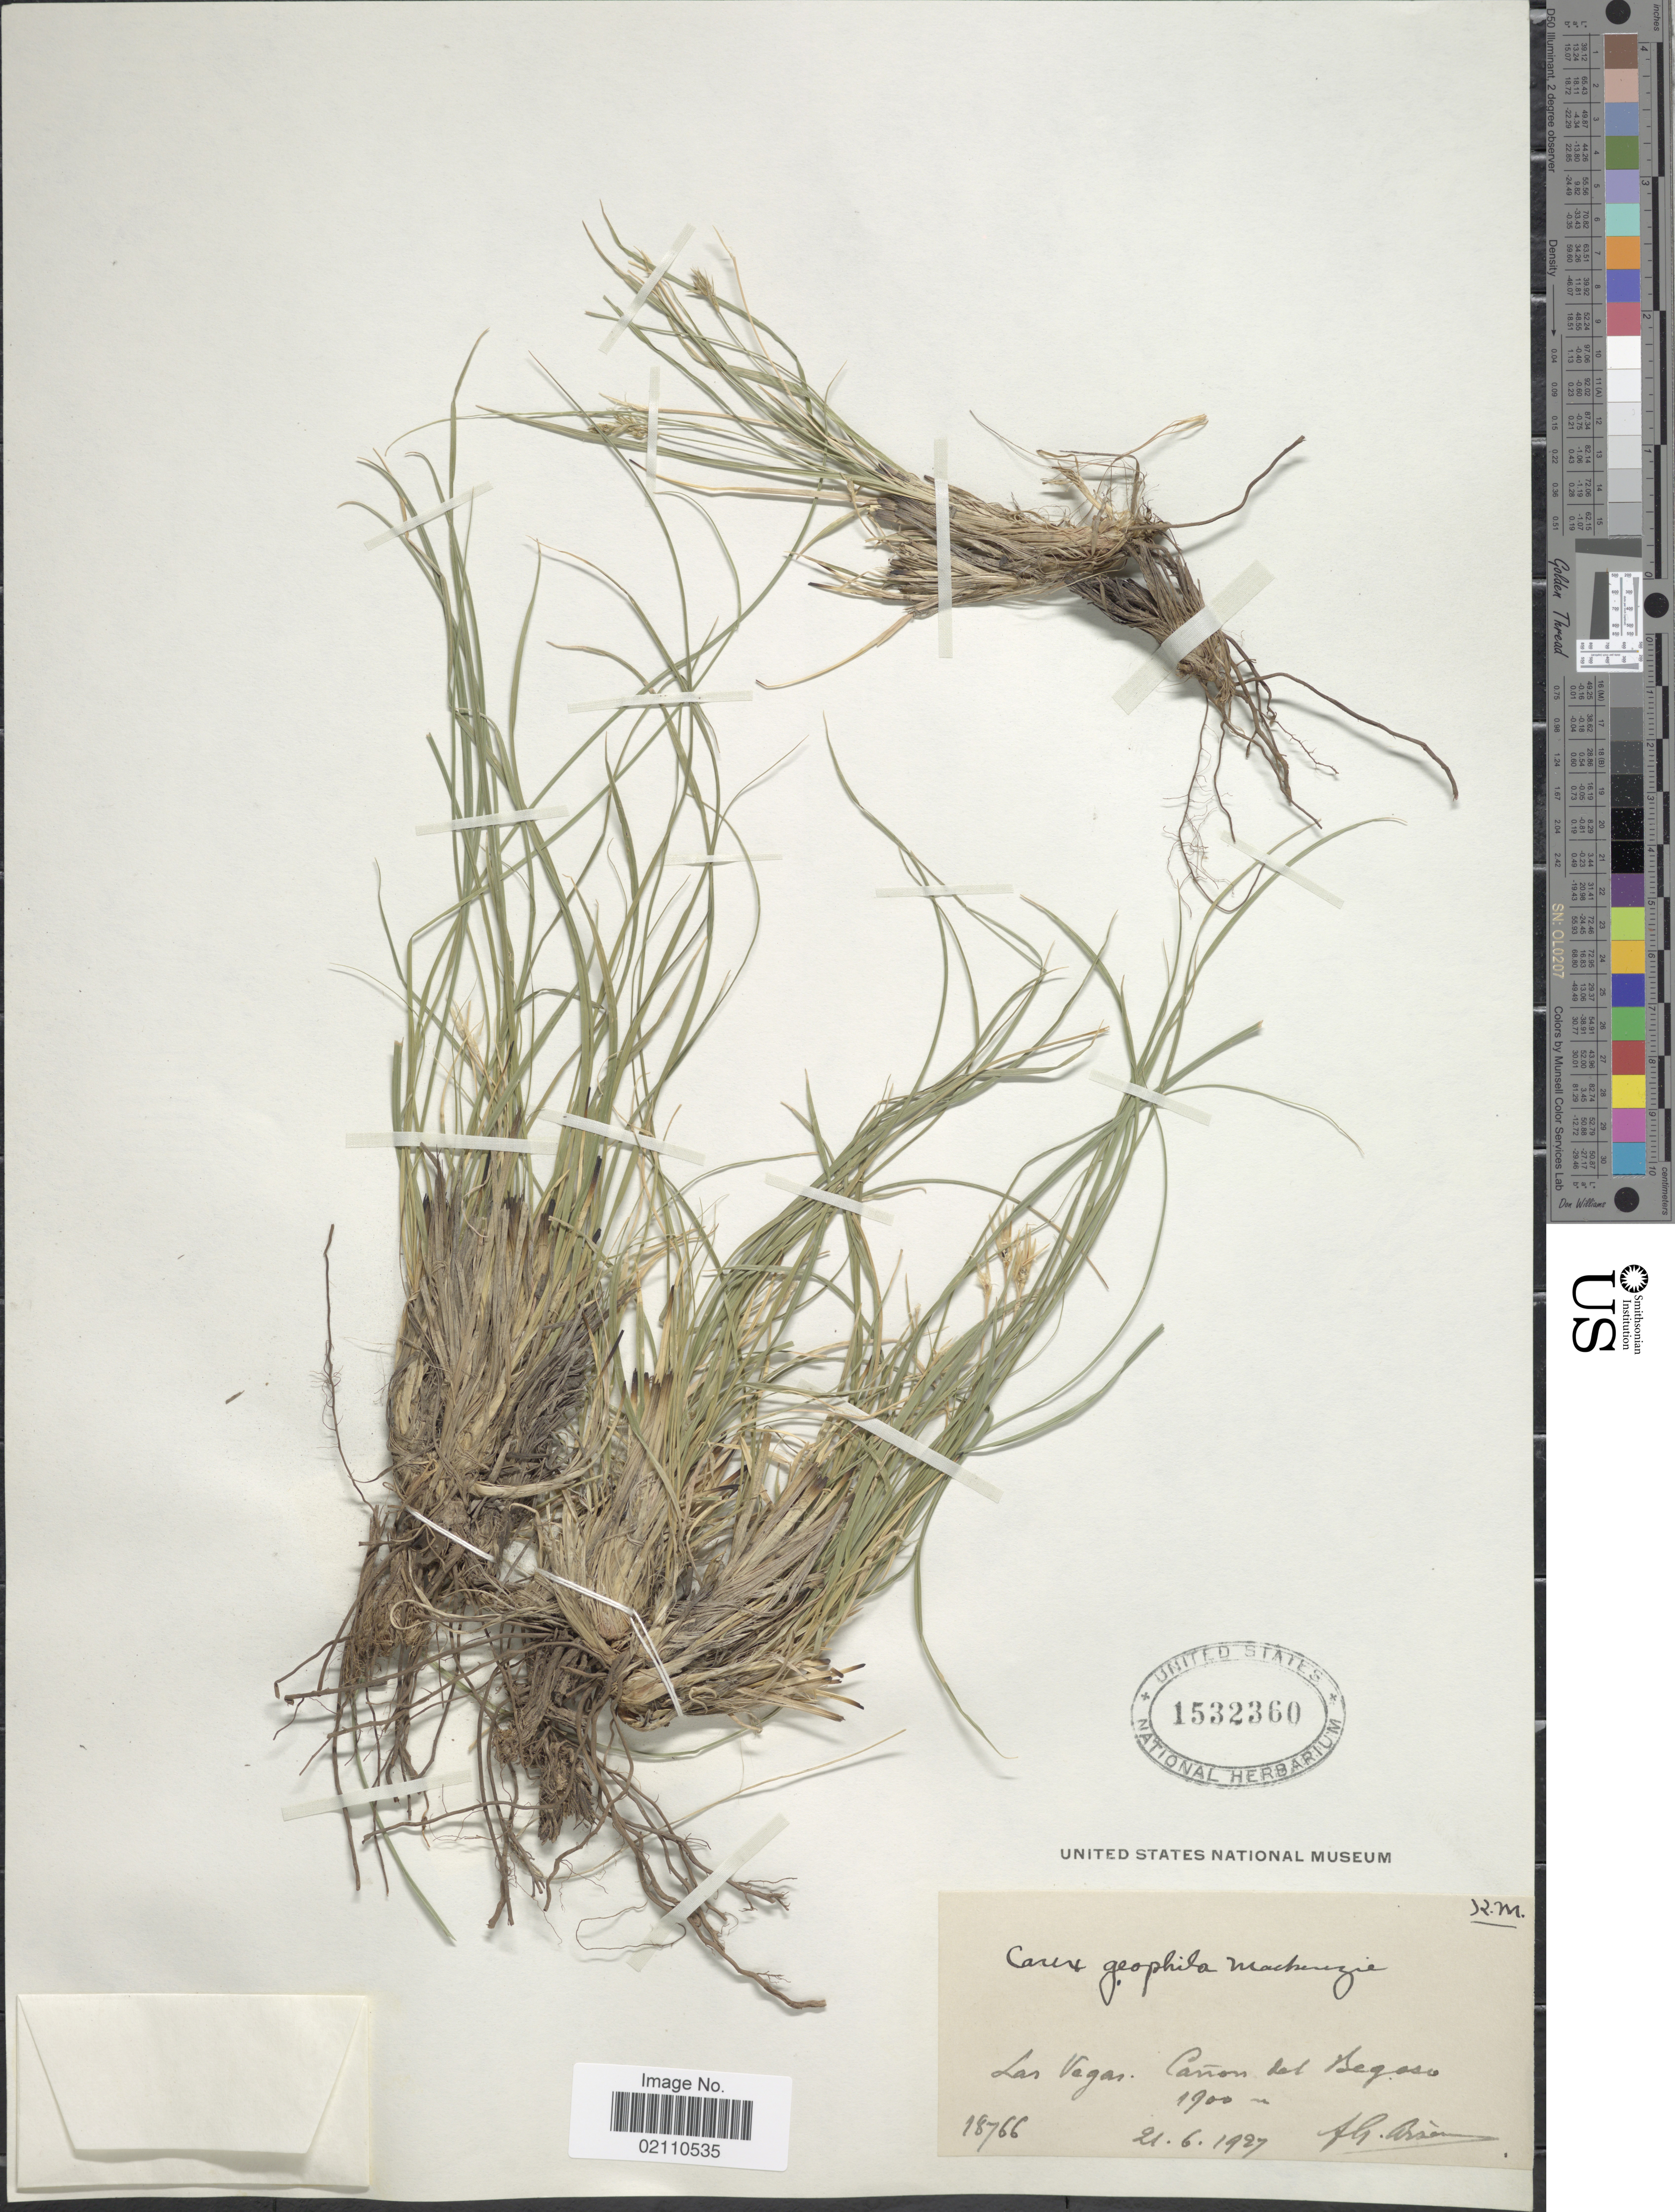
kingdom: Plantae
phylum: Tracheophyta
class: Liliopsida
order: Poales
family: Cyperaceae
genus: Carex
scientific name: Carex geophila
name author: Mack.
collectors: Bro. G. Arsène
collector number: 18766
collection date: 1927-06-21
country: United States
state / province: New Mexico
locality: Las Vegas, Cañon del Begoso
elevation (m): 1900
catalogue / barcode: US 1532360